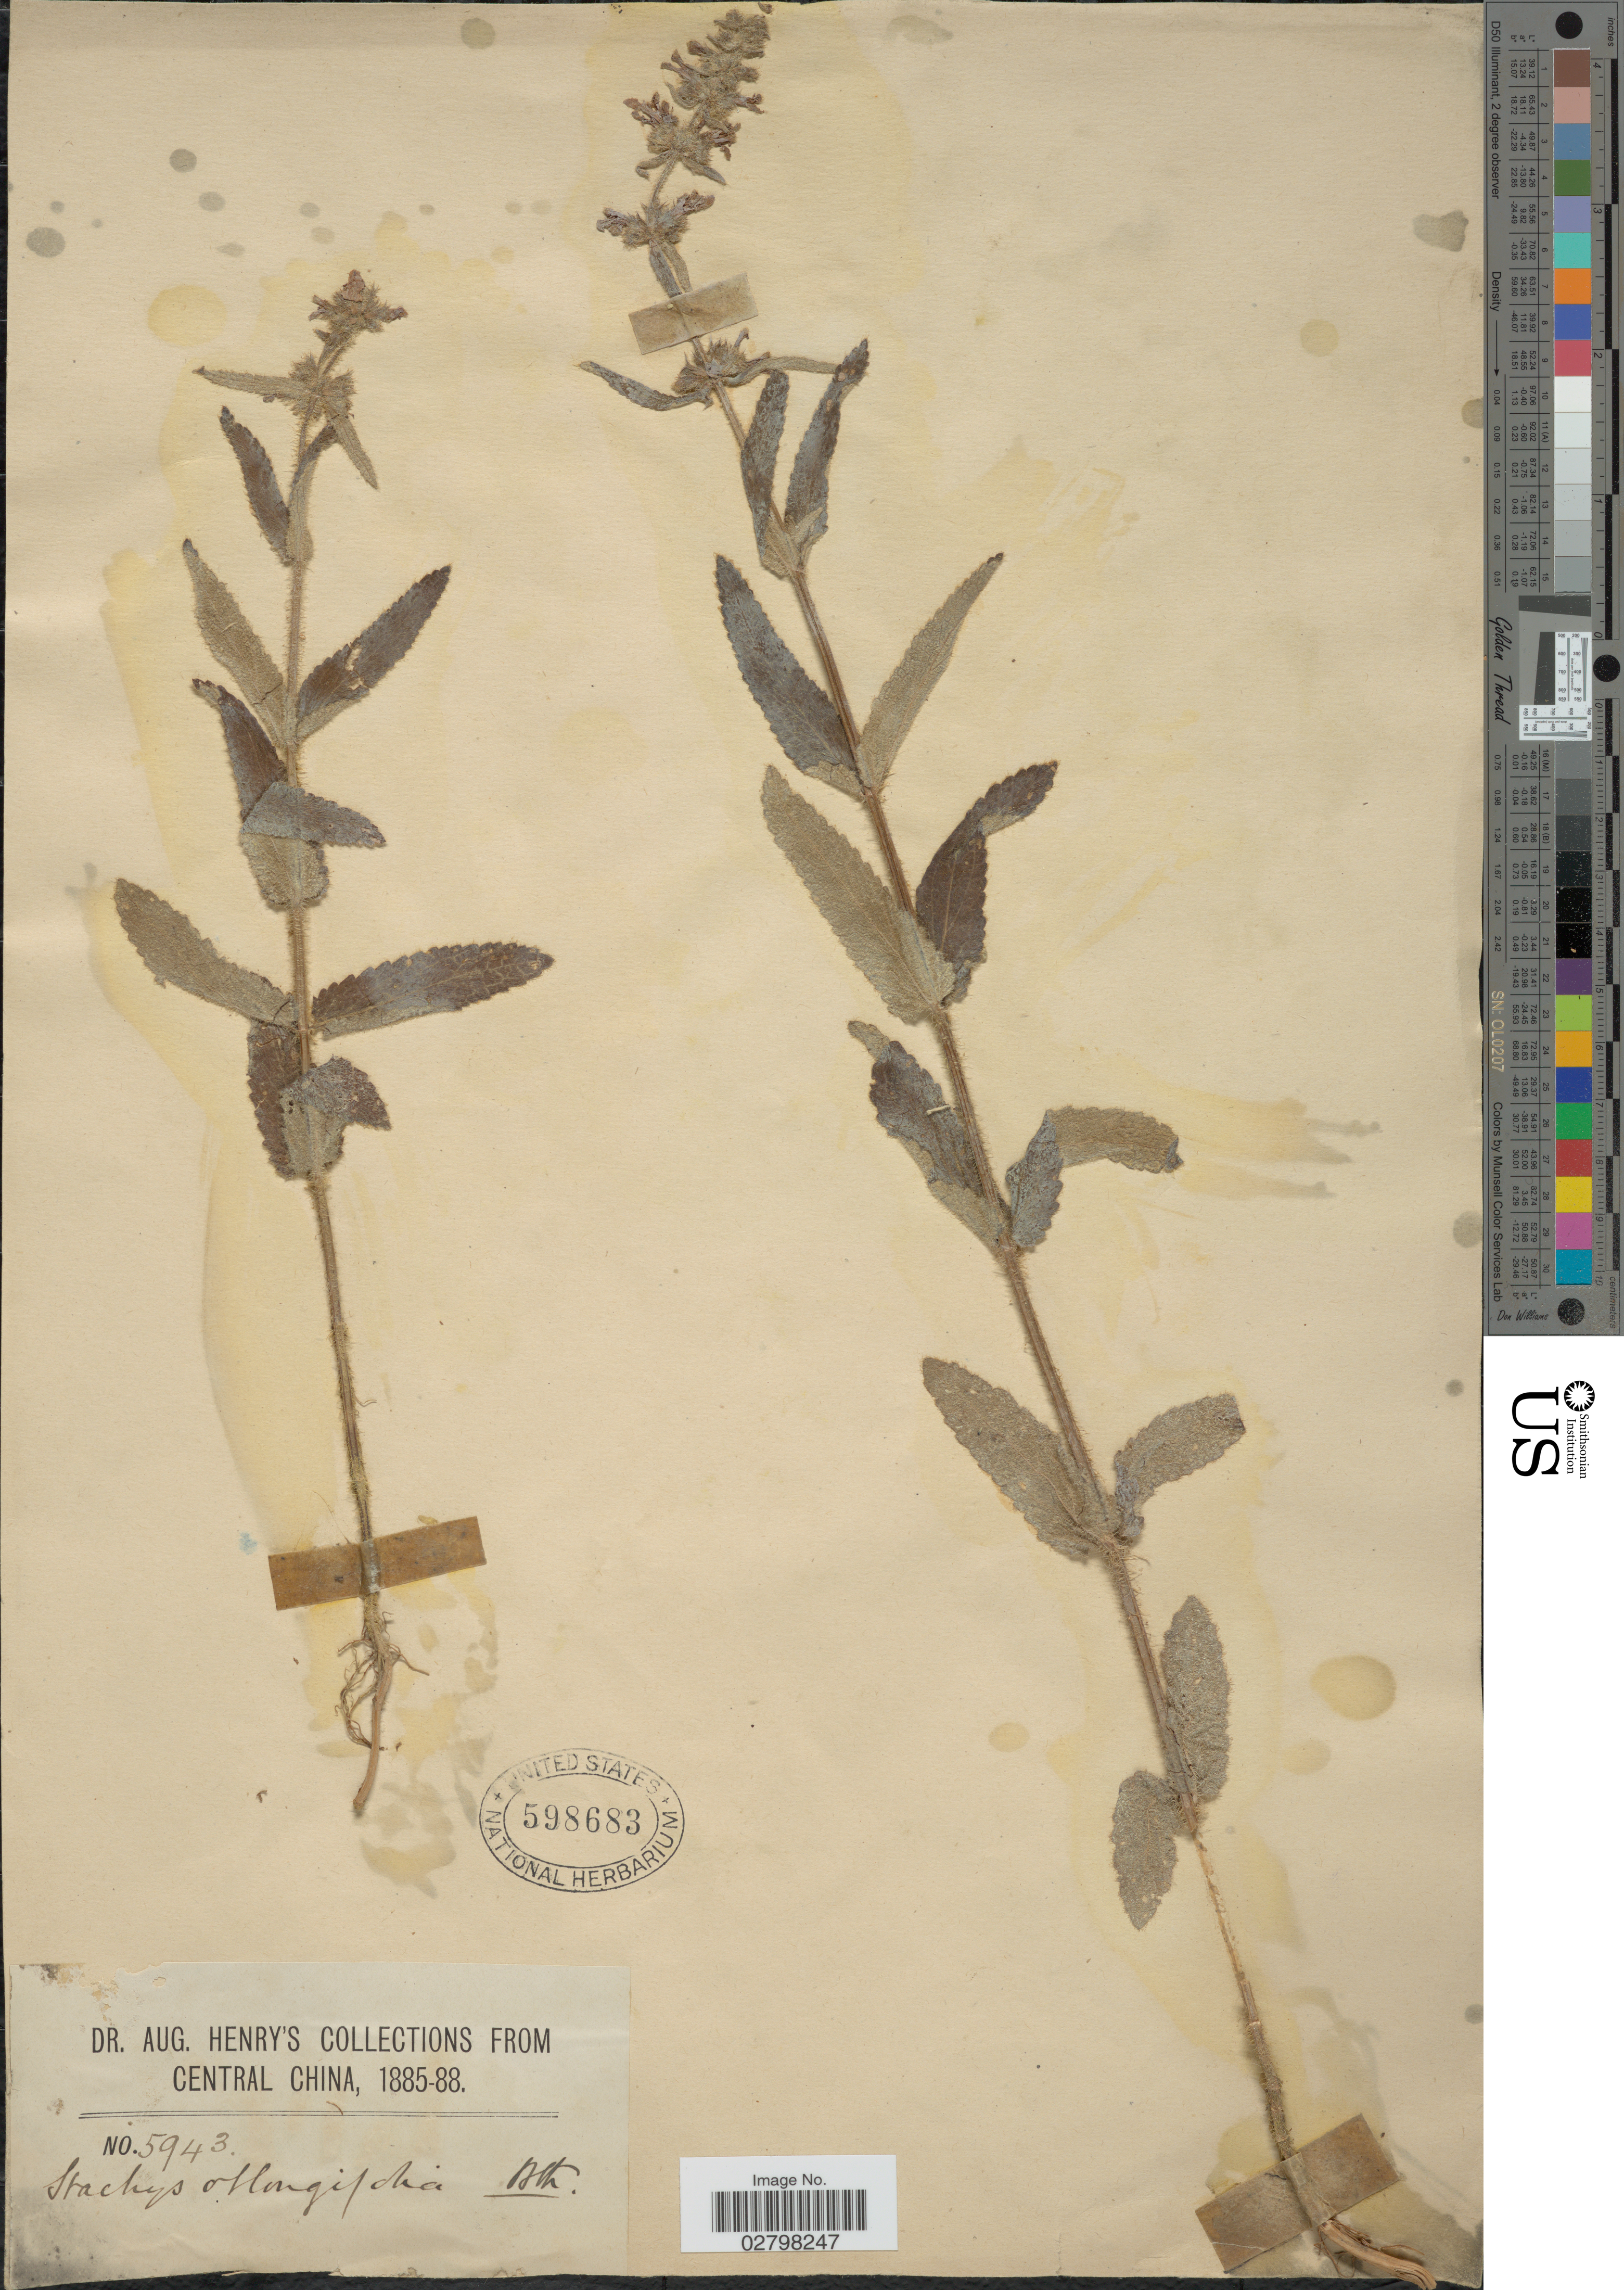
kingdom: Plantae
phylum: Tracheophyta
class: Magnoliopsida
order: Lamiales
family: Lamiaceae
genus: Stachys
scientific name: Stachys oblongifolia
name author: Wall. ex Benth.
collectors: A. Henry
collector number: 5943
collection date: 1885/1888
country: China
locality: Central China.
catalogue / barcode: US 598683